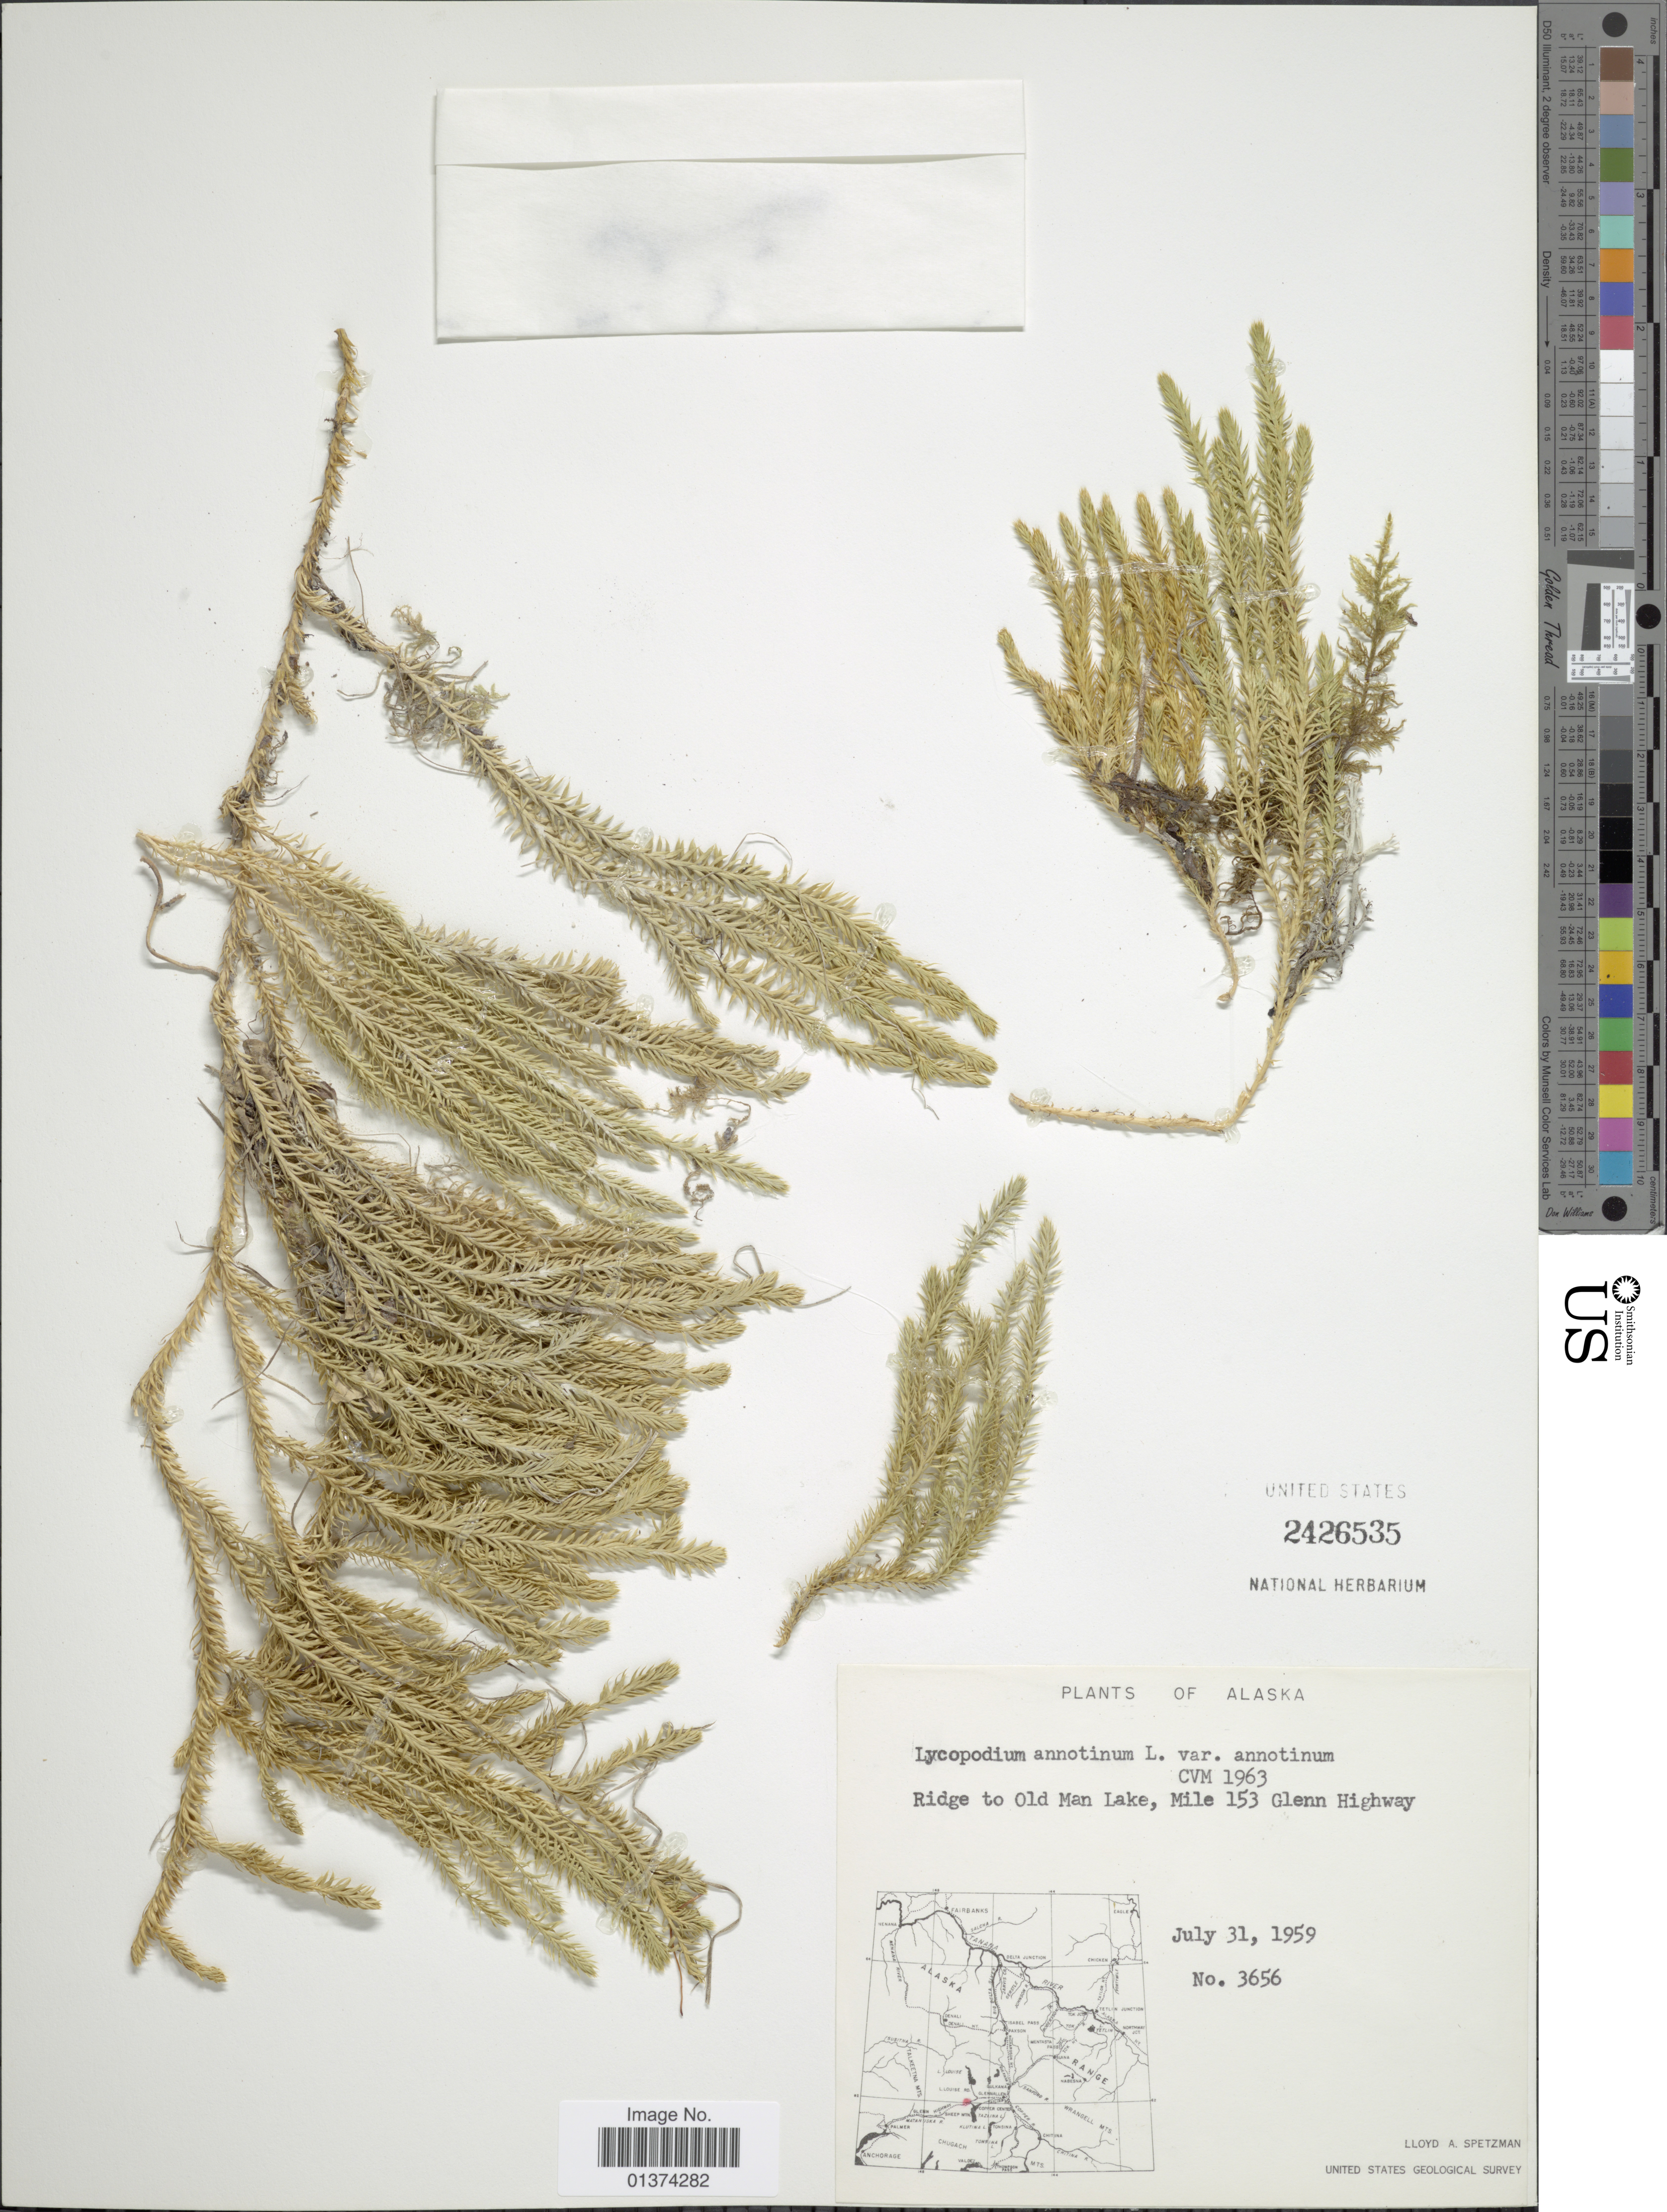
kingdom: Plantae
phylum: Tracheophyta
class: Lycopodiopsida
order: Lycopodiales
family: Lycopodiaceae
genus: Spinulum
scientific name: Spinulum annotinum subsp. annotinum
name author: (L.) A. Haines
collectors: L. Spetzman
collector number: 3656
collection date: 1959-07-31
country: United States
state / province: Alaska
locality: Ridge to Old Man Lake, Mile 153 Glenn Highway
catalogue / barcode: US 2426535